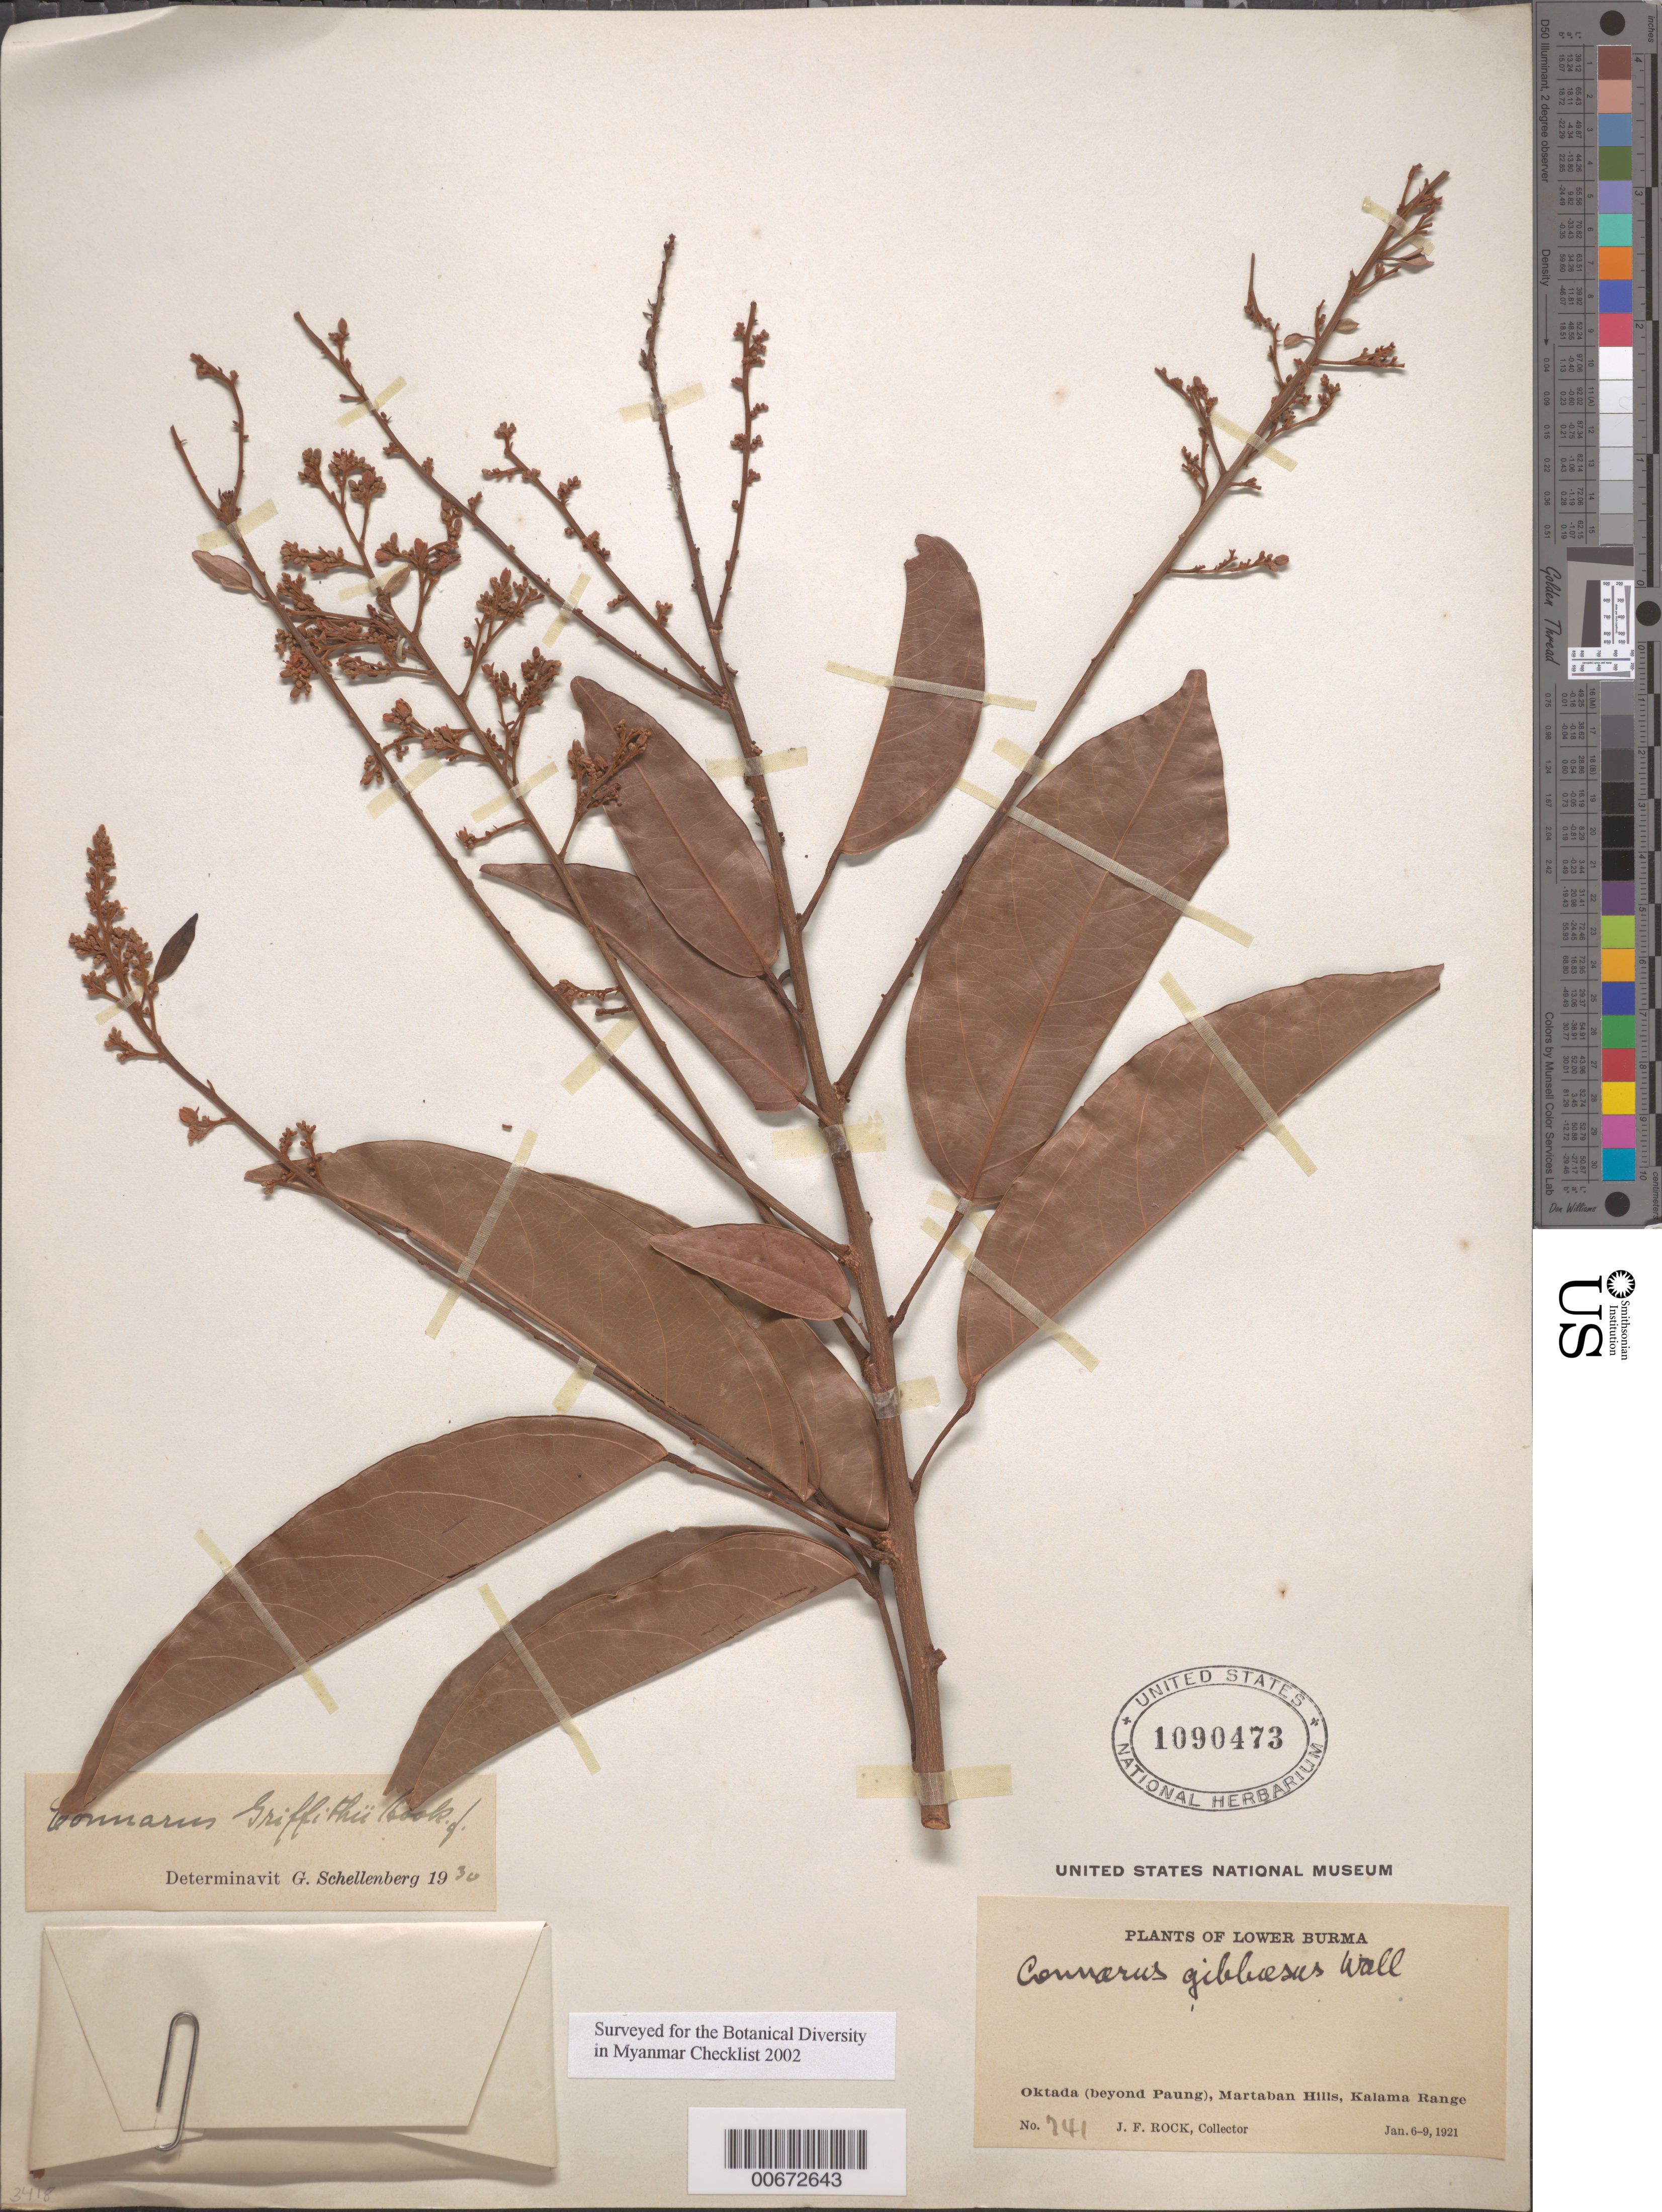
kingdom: Plantae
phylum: Tracheophyta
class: Magnoliopsida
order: Oxalidales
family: Connaraceae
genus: Connarus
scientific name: Connarus griffithii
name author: Hook. f.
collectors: J. F. Rock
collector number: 741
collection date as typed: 06 Jan 1921 to 09 Jan 1921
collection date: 1921-01-06/1921-01-09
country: Myanmar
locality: Lower Burma, Oktada, beyond Paung, Martaban Hills, Kalama Range.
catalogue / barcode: US 1090473